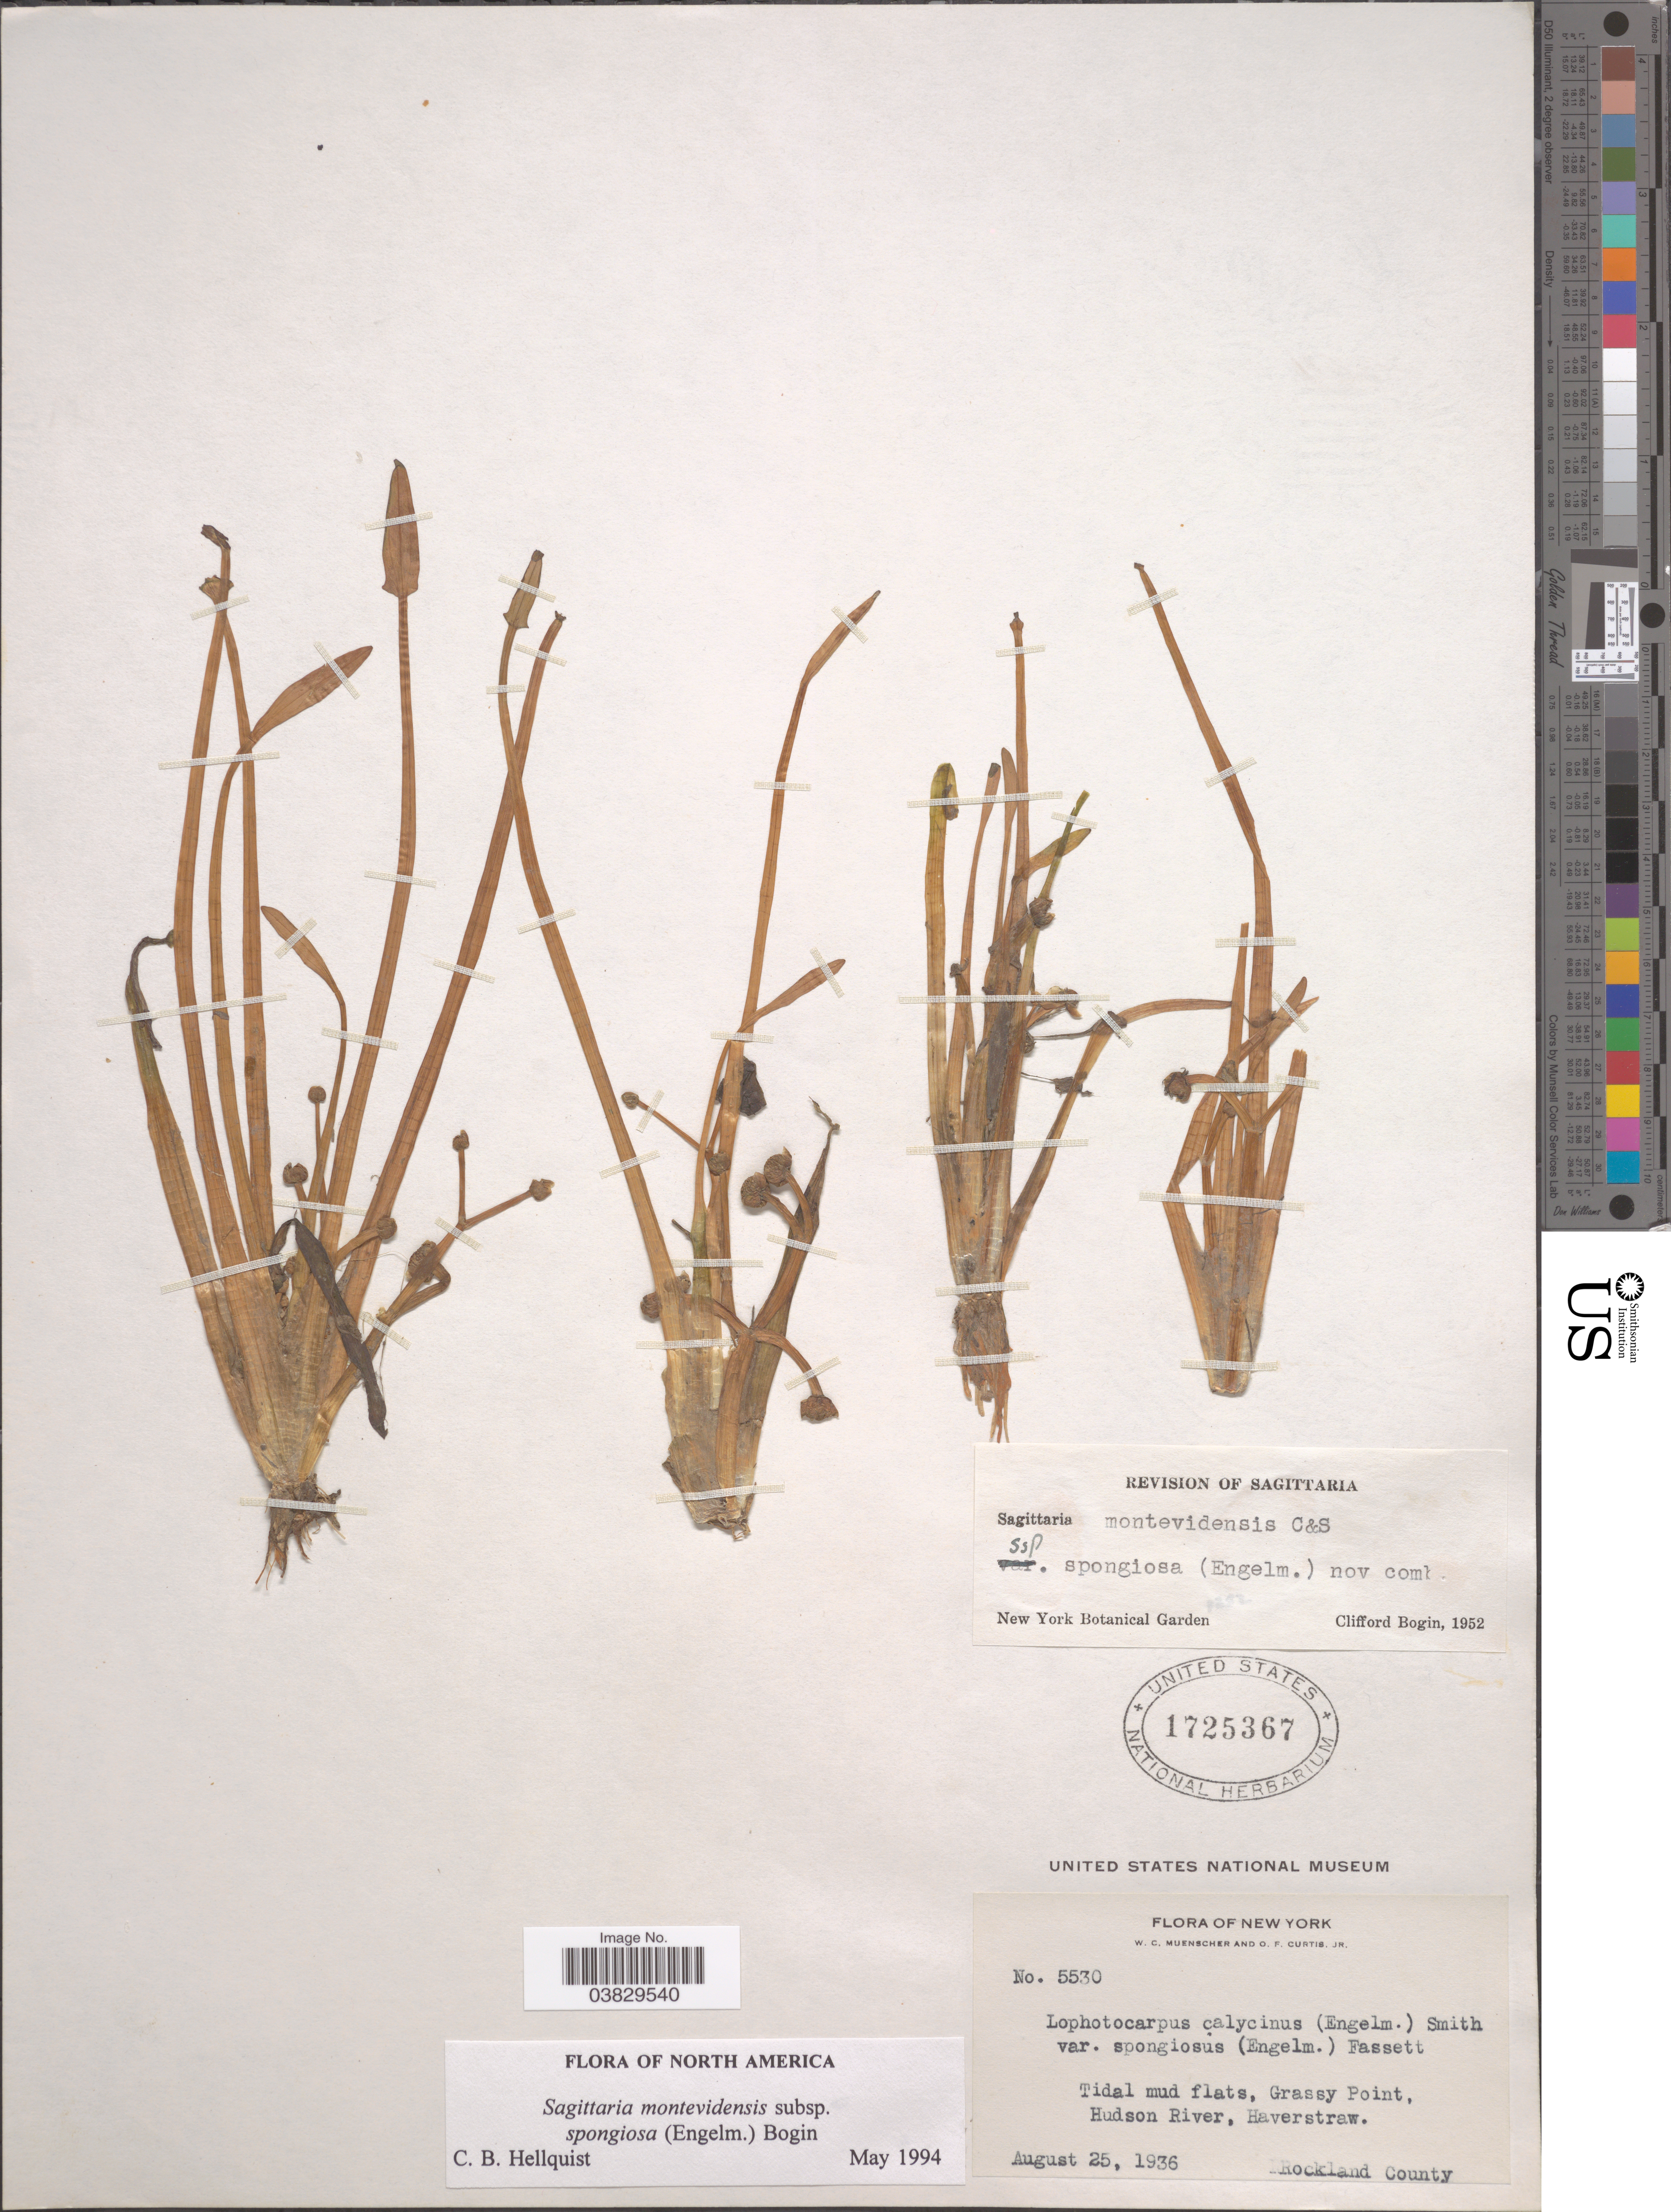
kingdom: Plantae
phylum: Tracheophyta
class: Liliopsida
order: Alismatales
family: Alismataceae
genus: Sagittaria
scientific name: Sagittaria calycina var. spongiosa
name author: Engelm.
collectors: W. Muenscher & O. Curtis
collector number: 5530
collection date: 1936-08-25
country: United States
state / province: New York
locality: Tidal mud flats, Grassy Point, Hudson River, Haverstraw. Rockland County.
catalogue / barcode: US 1725367